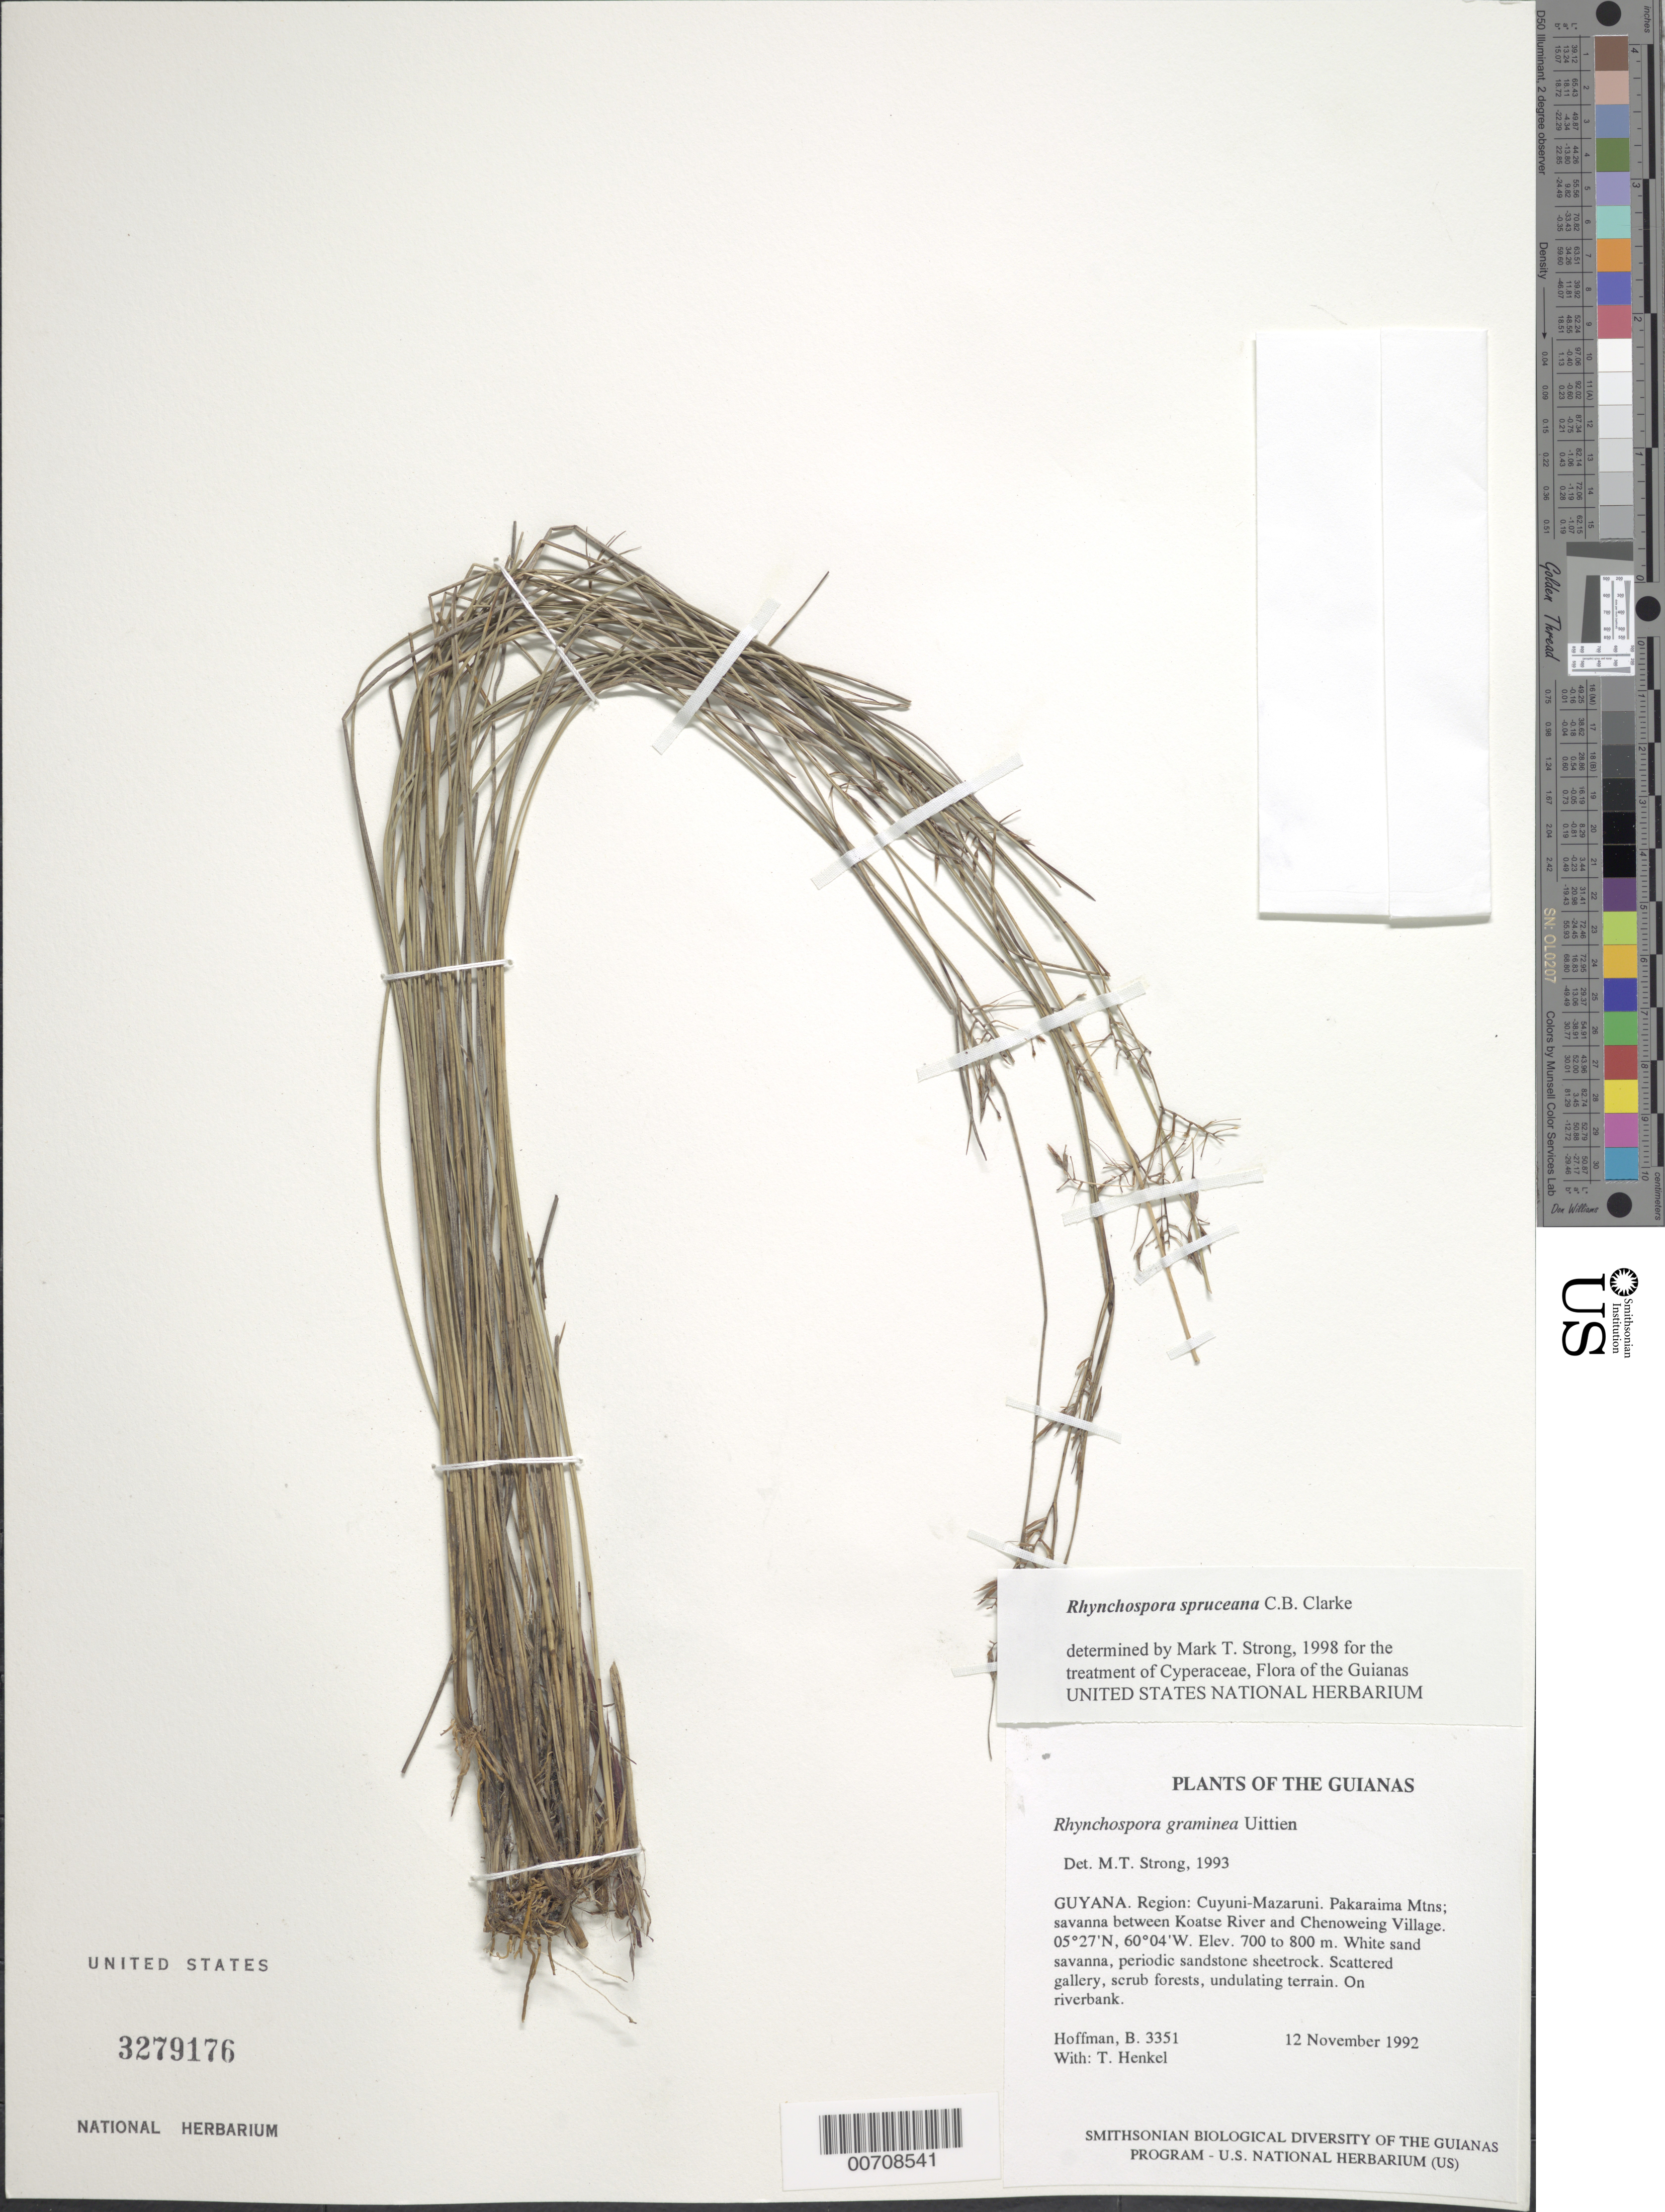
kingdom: Plantae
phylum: Tracheophyta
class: Liliopsida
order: Poales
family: Cyperaceae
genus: Rhynchospora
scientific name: Rhynchospora spruceana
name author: C.B. Clarke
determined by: Strong, M. T., (US), Smithsonian Institution - National Museum of Natural History (UNITED STATES)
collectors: B. Hoffman & T. Henkel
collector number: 3351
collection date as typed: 12 November 1992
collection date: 1992-11-12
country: Guyana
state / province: Cuyuni-Mazaruni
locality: Pakaraima Mountains; between Koatse River and Chenoweing village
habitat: White sand savanna, periodic sandstone sheetrock. Scattered gallery, scrub forests, undulating terrain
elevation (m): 700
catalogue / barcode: US 3279176